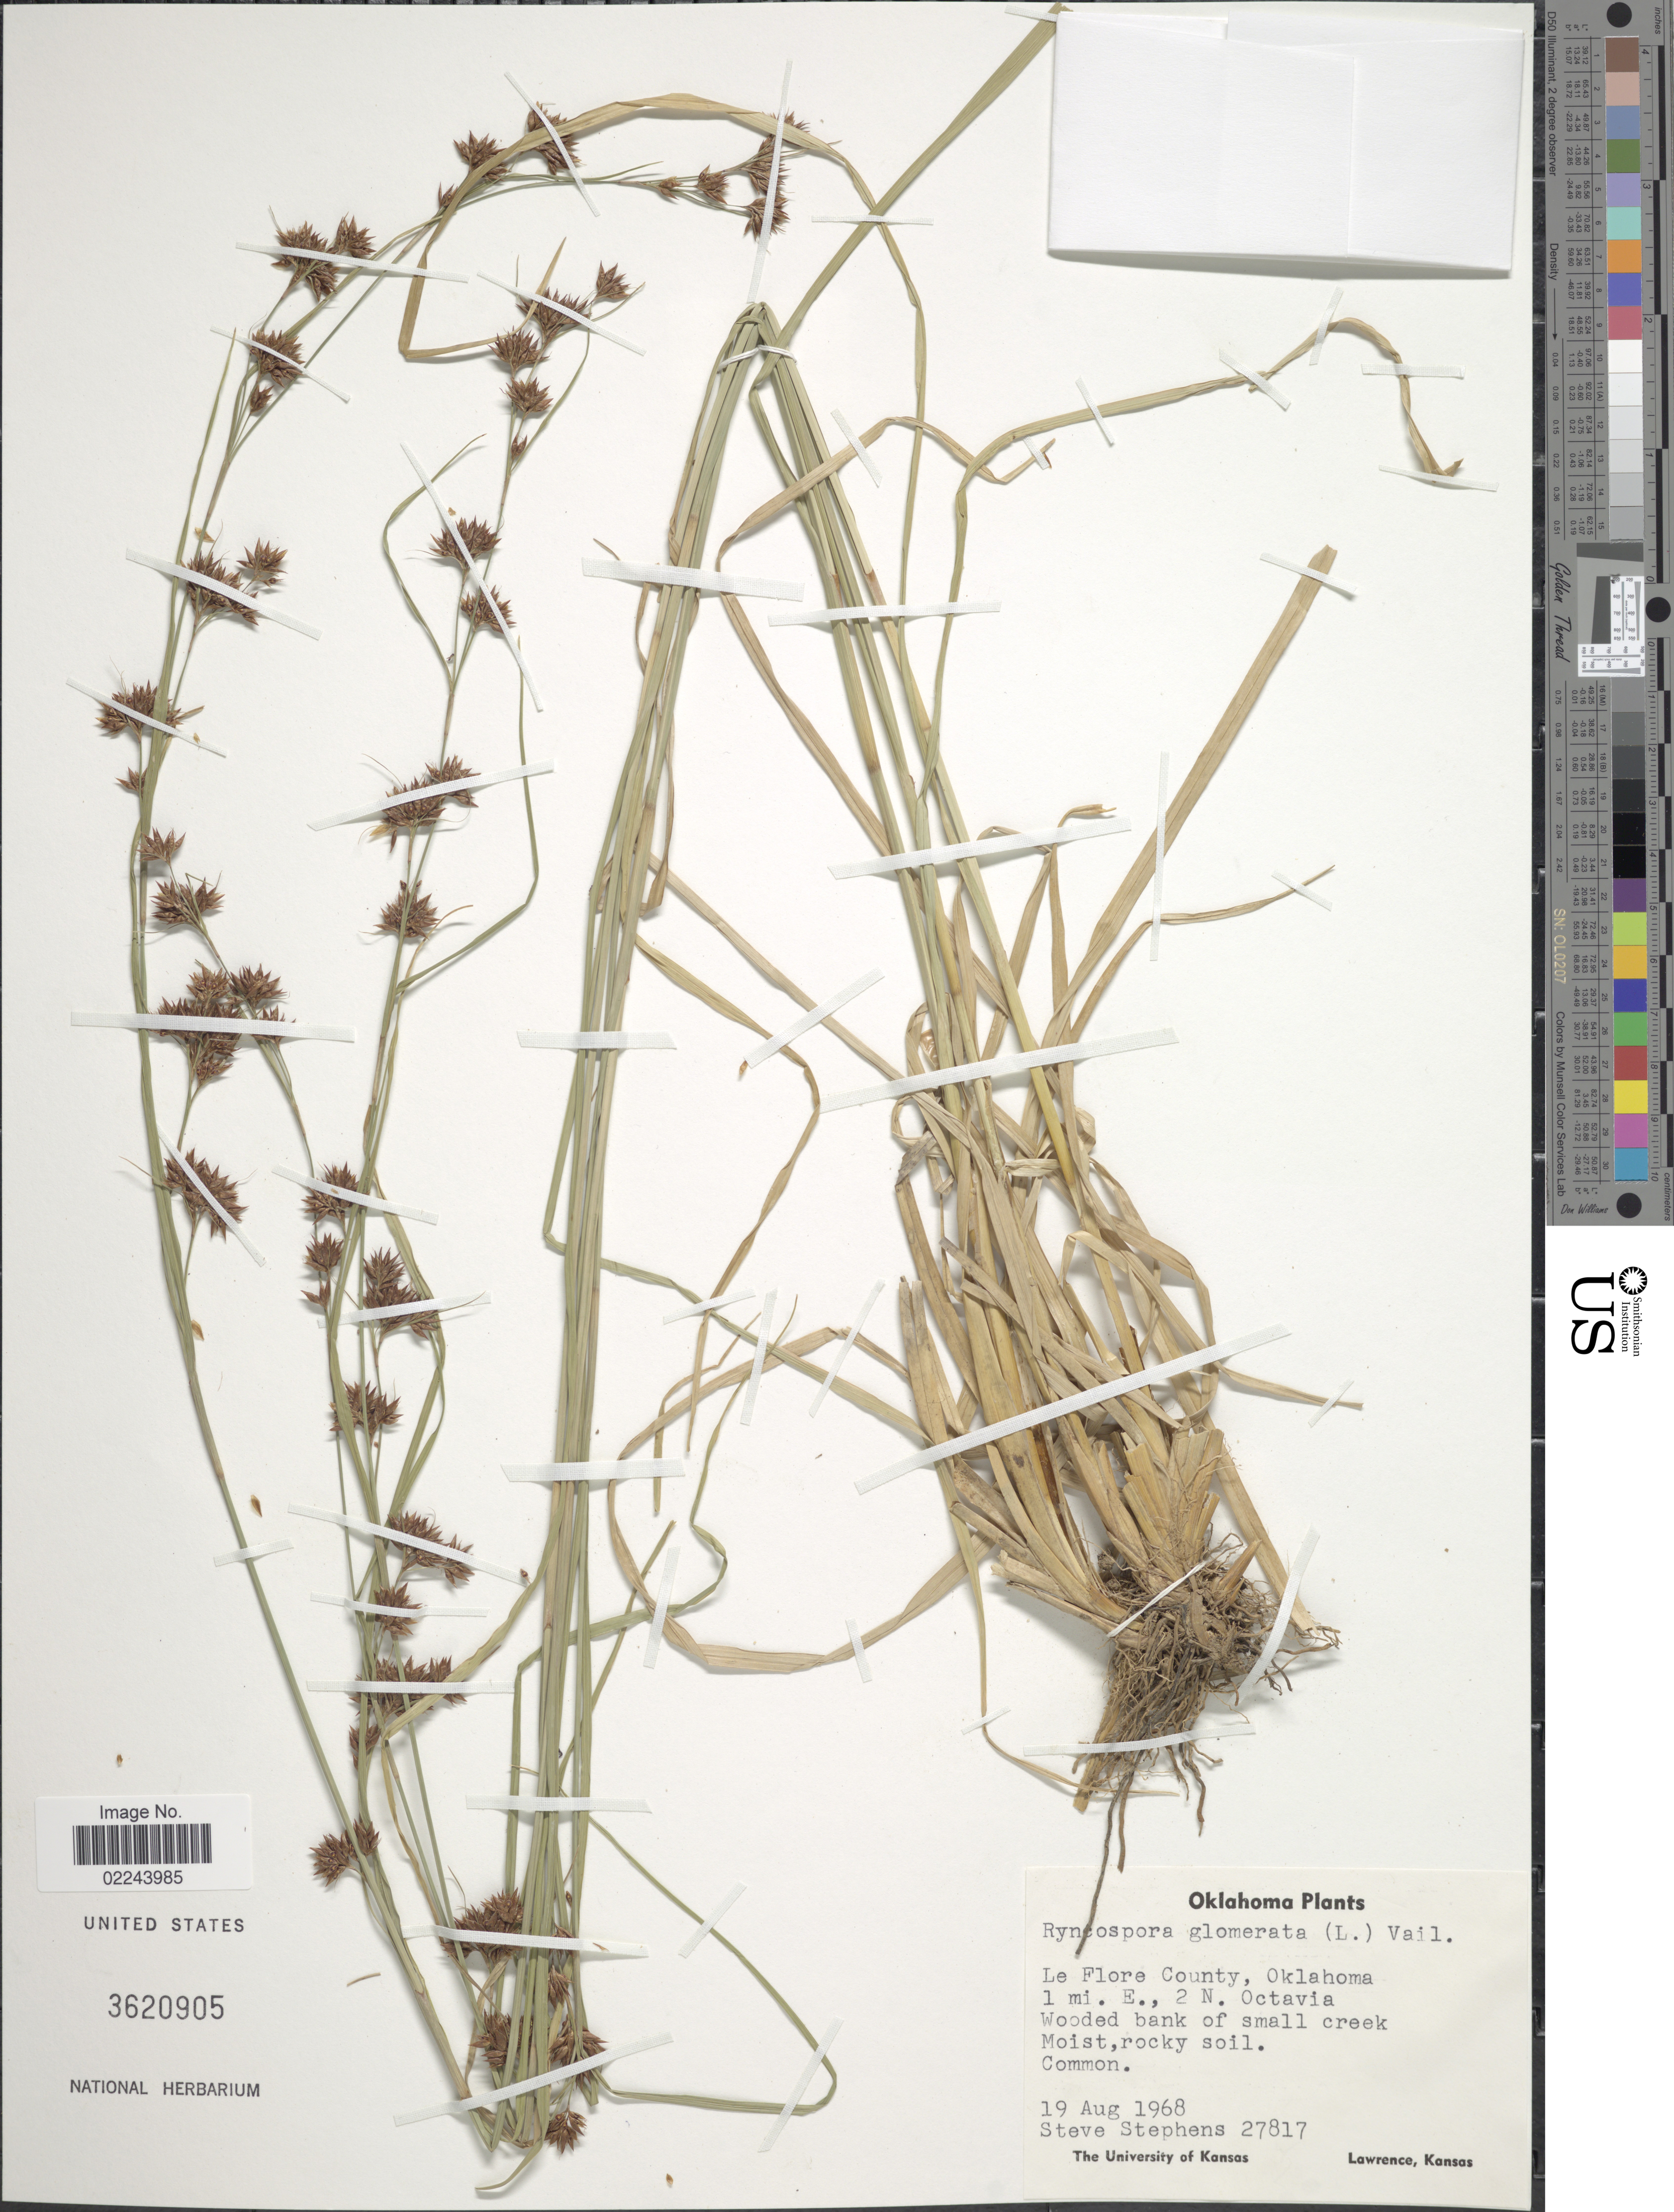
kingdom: Plantae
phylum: Tracheophyta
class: Liliopsida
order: Poales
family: Cyperaceae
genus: Rhynchospora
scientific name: Rhynchospora glomerata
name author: (L.) Vahl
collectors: S. Stephens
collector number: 27817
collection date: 1968-08-19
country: United States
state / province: Oklahoma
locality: Le Flore County, 1 mi E, 2 N Octavia Wooded bank of small creek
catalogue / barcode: US 3620905